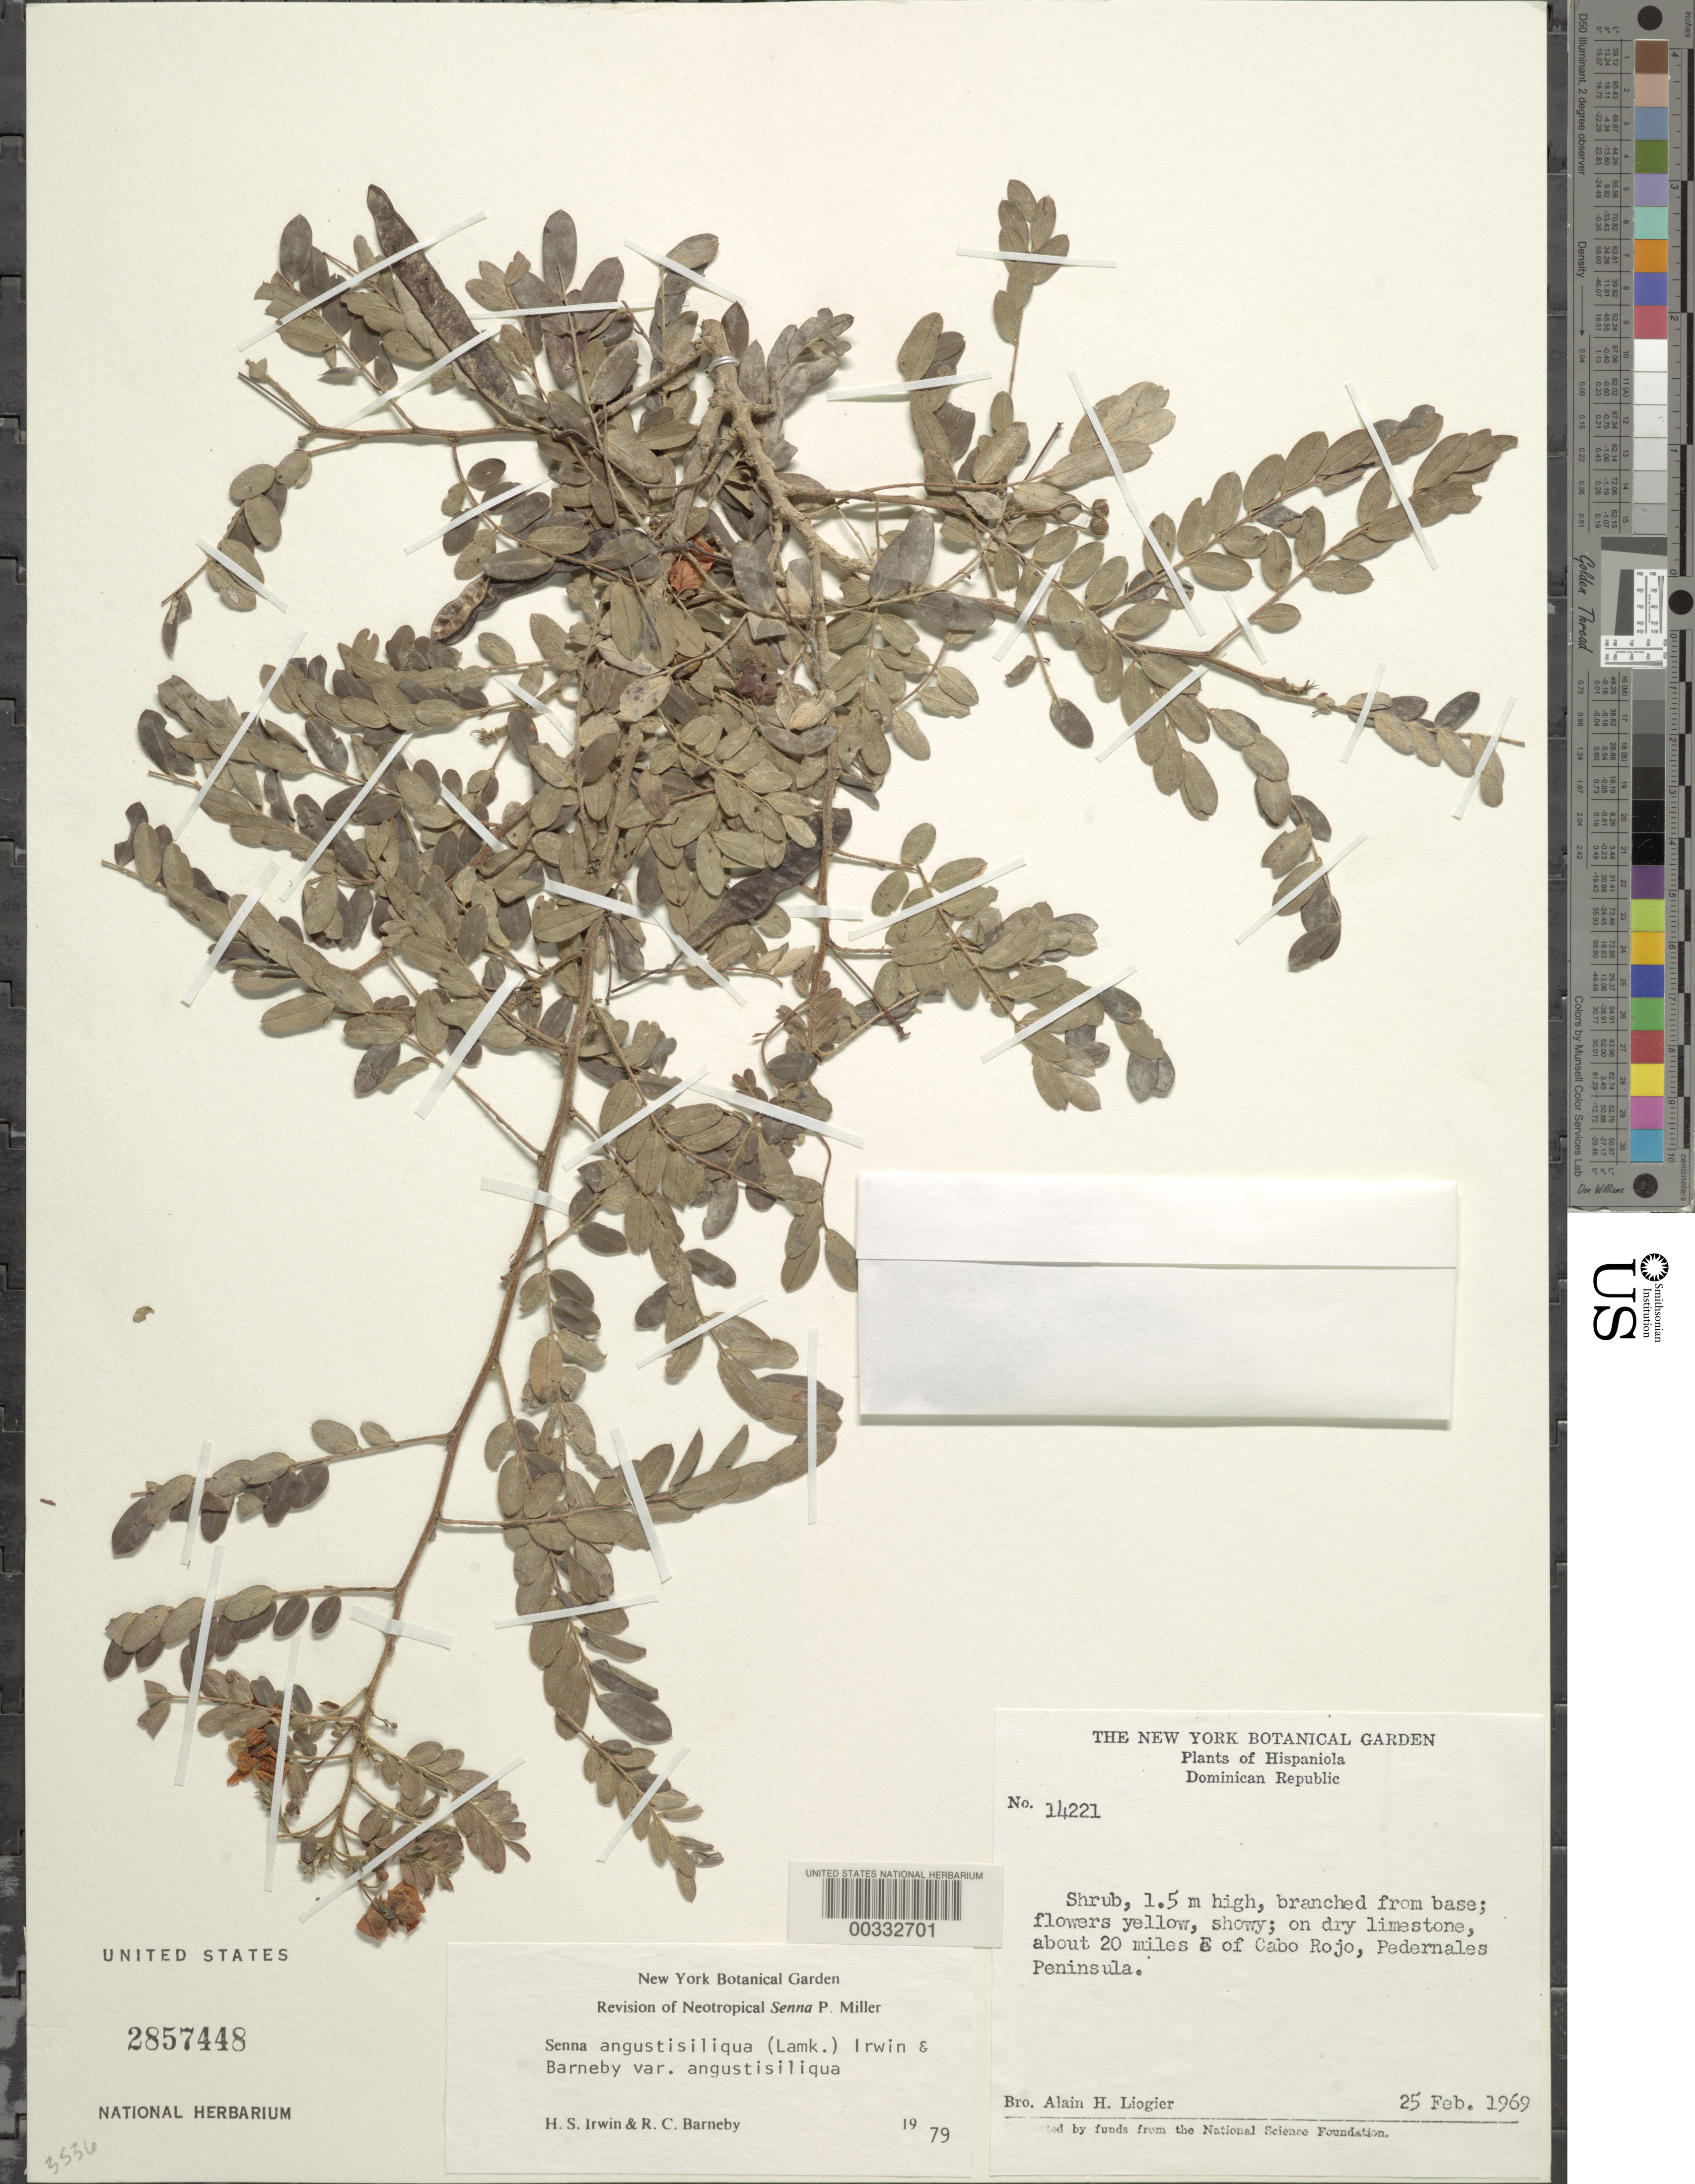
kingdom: Plantae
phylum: Tracheophyta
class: Magnoliopsida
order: Fabales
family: Fabaceae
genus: Senna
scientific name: Senna angustisiliqua var. angustisiliqua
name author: (Lam.) H.S. Irwin & Barneby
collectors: A. H. Liogier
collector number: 14221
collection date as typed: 25 Feb 1969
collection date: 1969-02-25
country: Dominican Republic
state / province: Pedernales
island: Hispaniola Island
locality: About 20 mi e of cabo rojo, pedernales peninsula [Pedernales Peninsula]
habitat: On dry limestone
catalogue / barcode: US 2857448